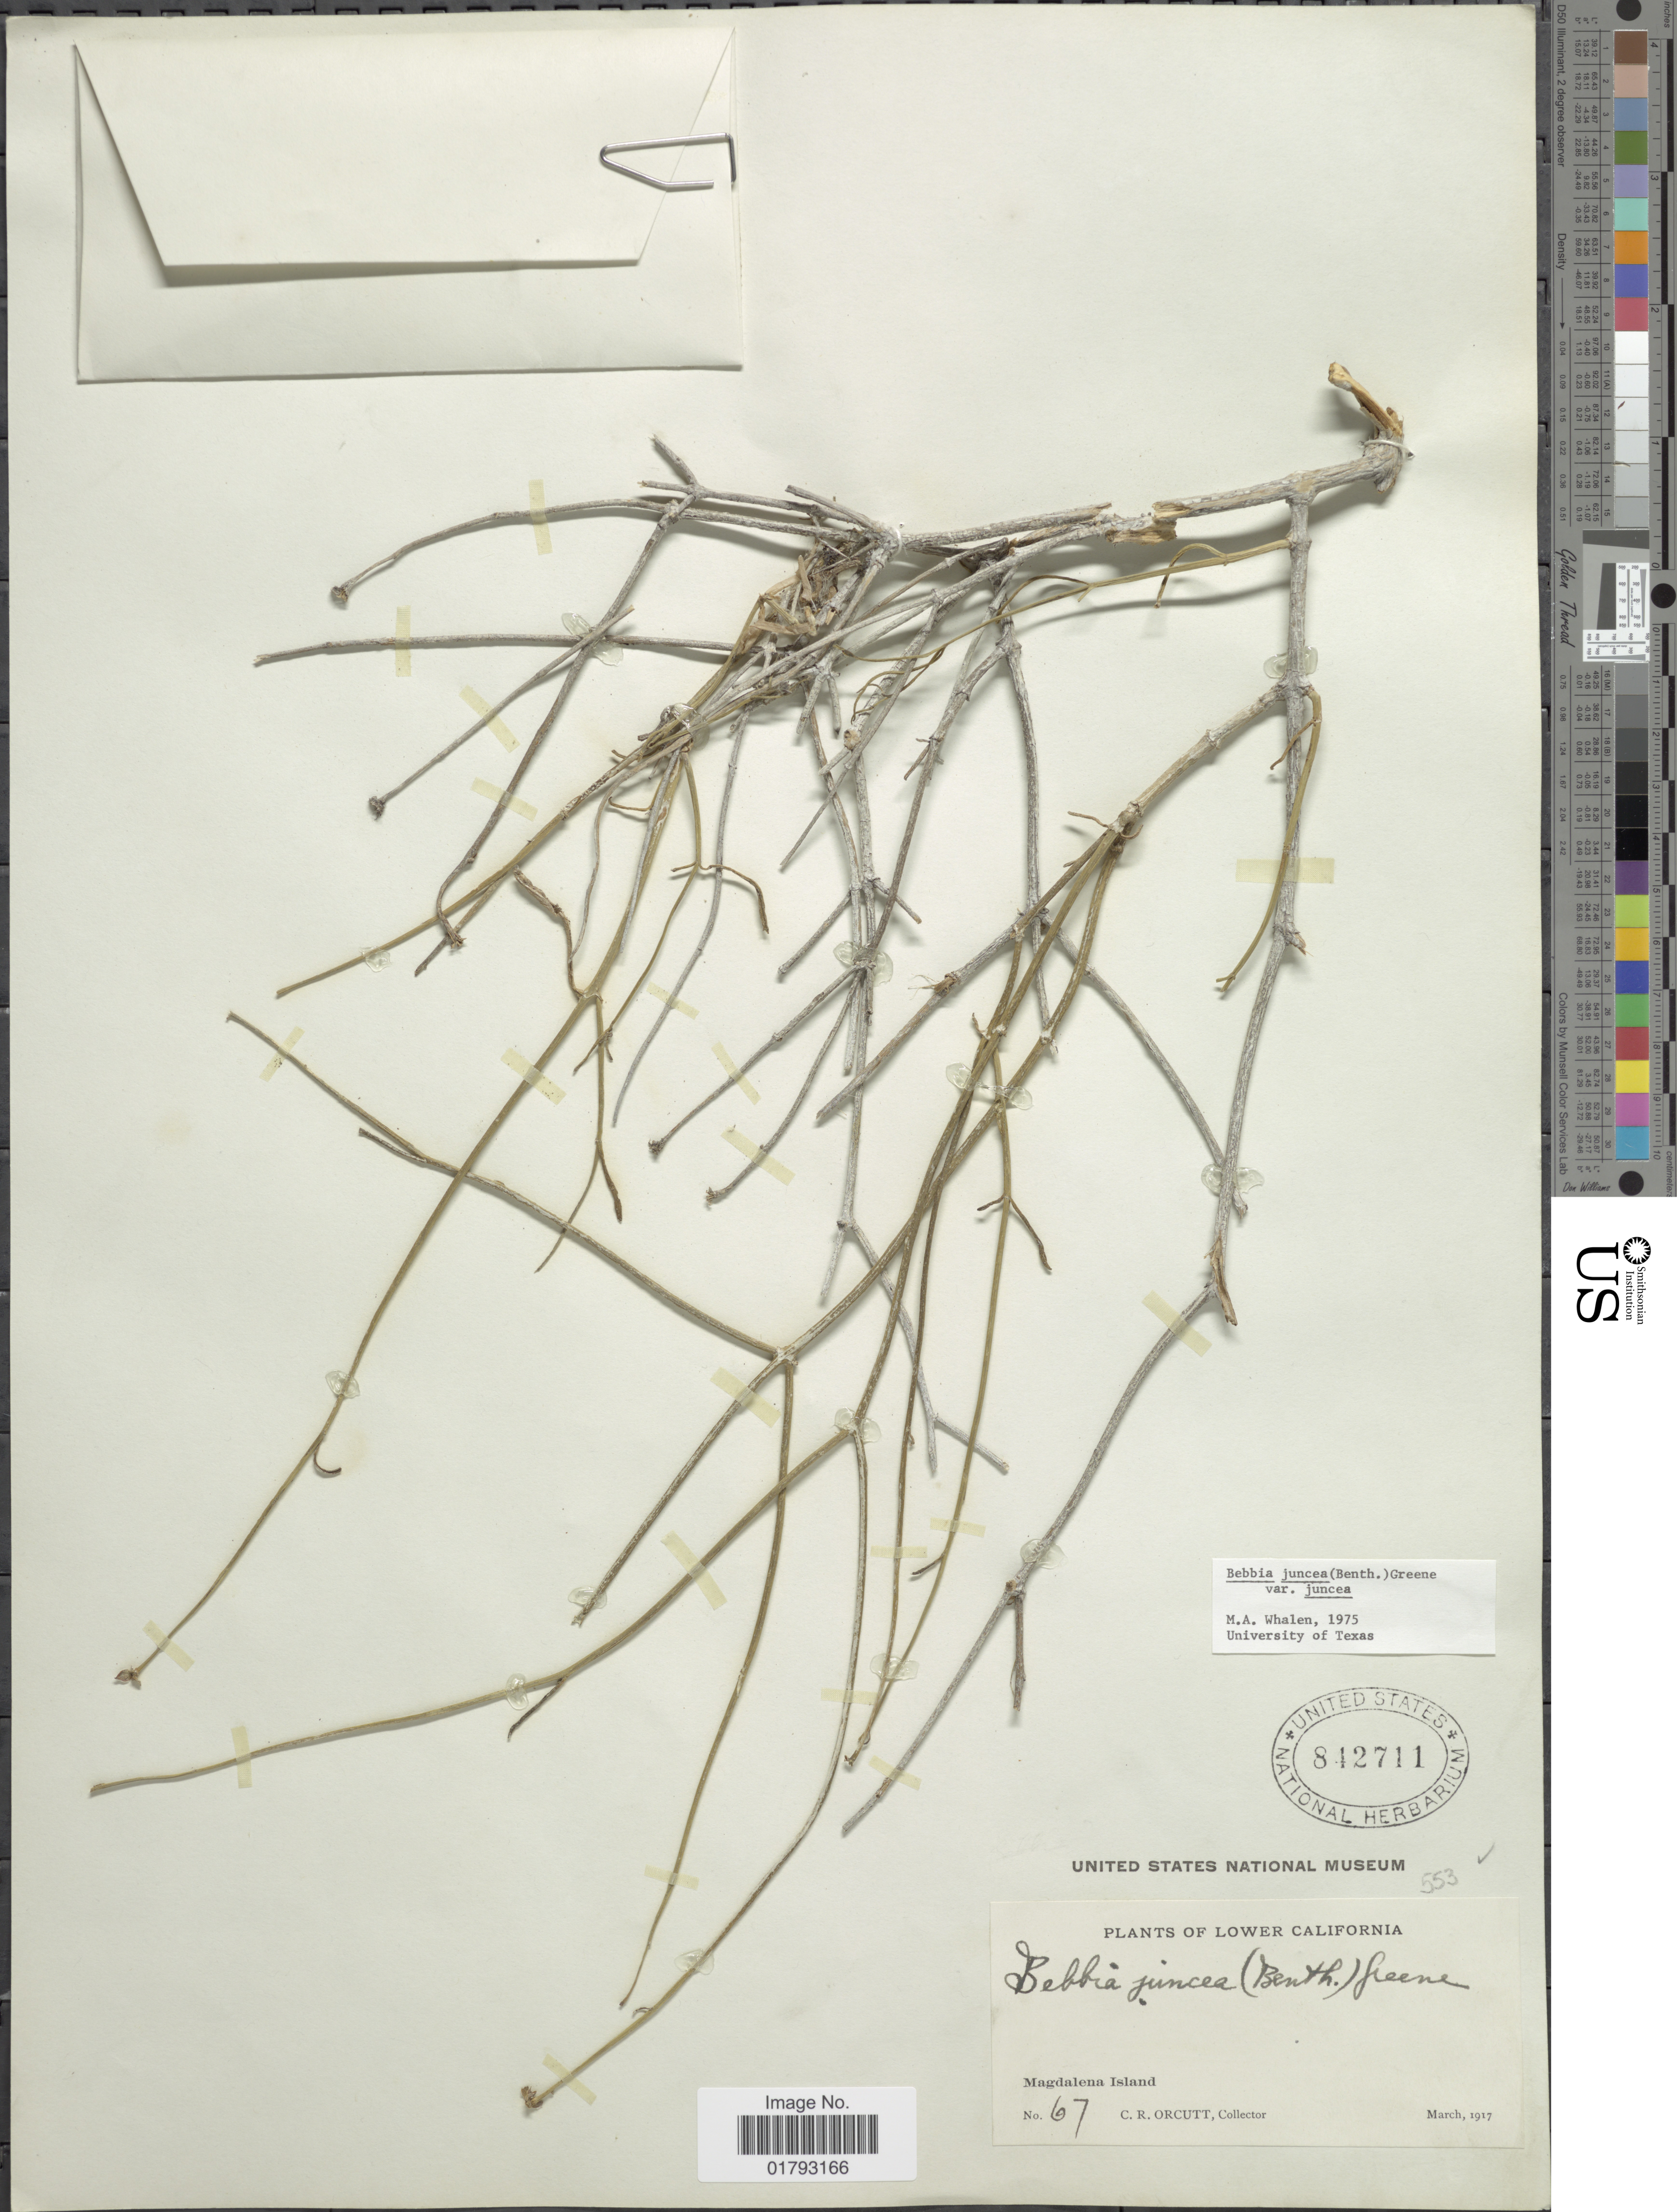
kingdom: Plantae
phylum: Tracheophyta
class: Magnoliopsida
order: Asterales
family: Asteraceae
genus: Bebbia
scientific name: Bebbia juncea var. juncea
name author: (Benth.) Greene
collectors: C. R. Orcutt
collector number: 67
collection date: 1917-03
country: Mexico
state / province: Baja California Sur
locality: Lower California. Magdalena Island.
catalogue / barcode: US 842711